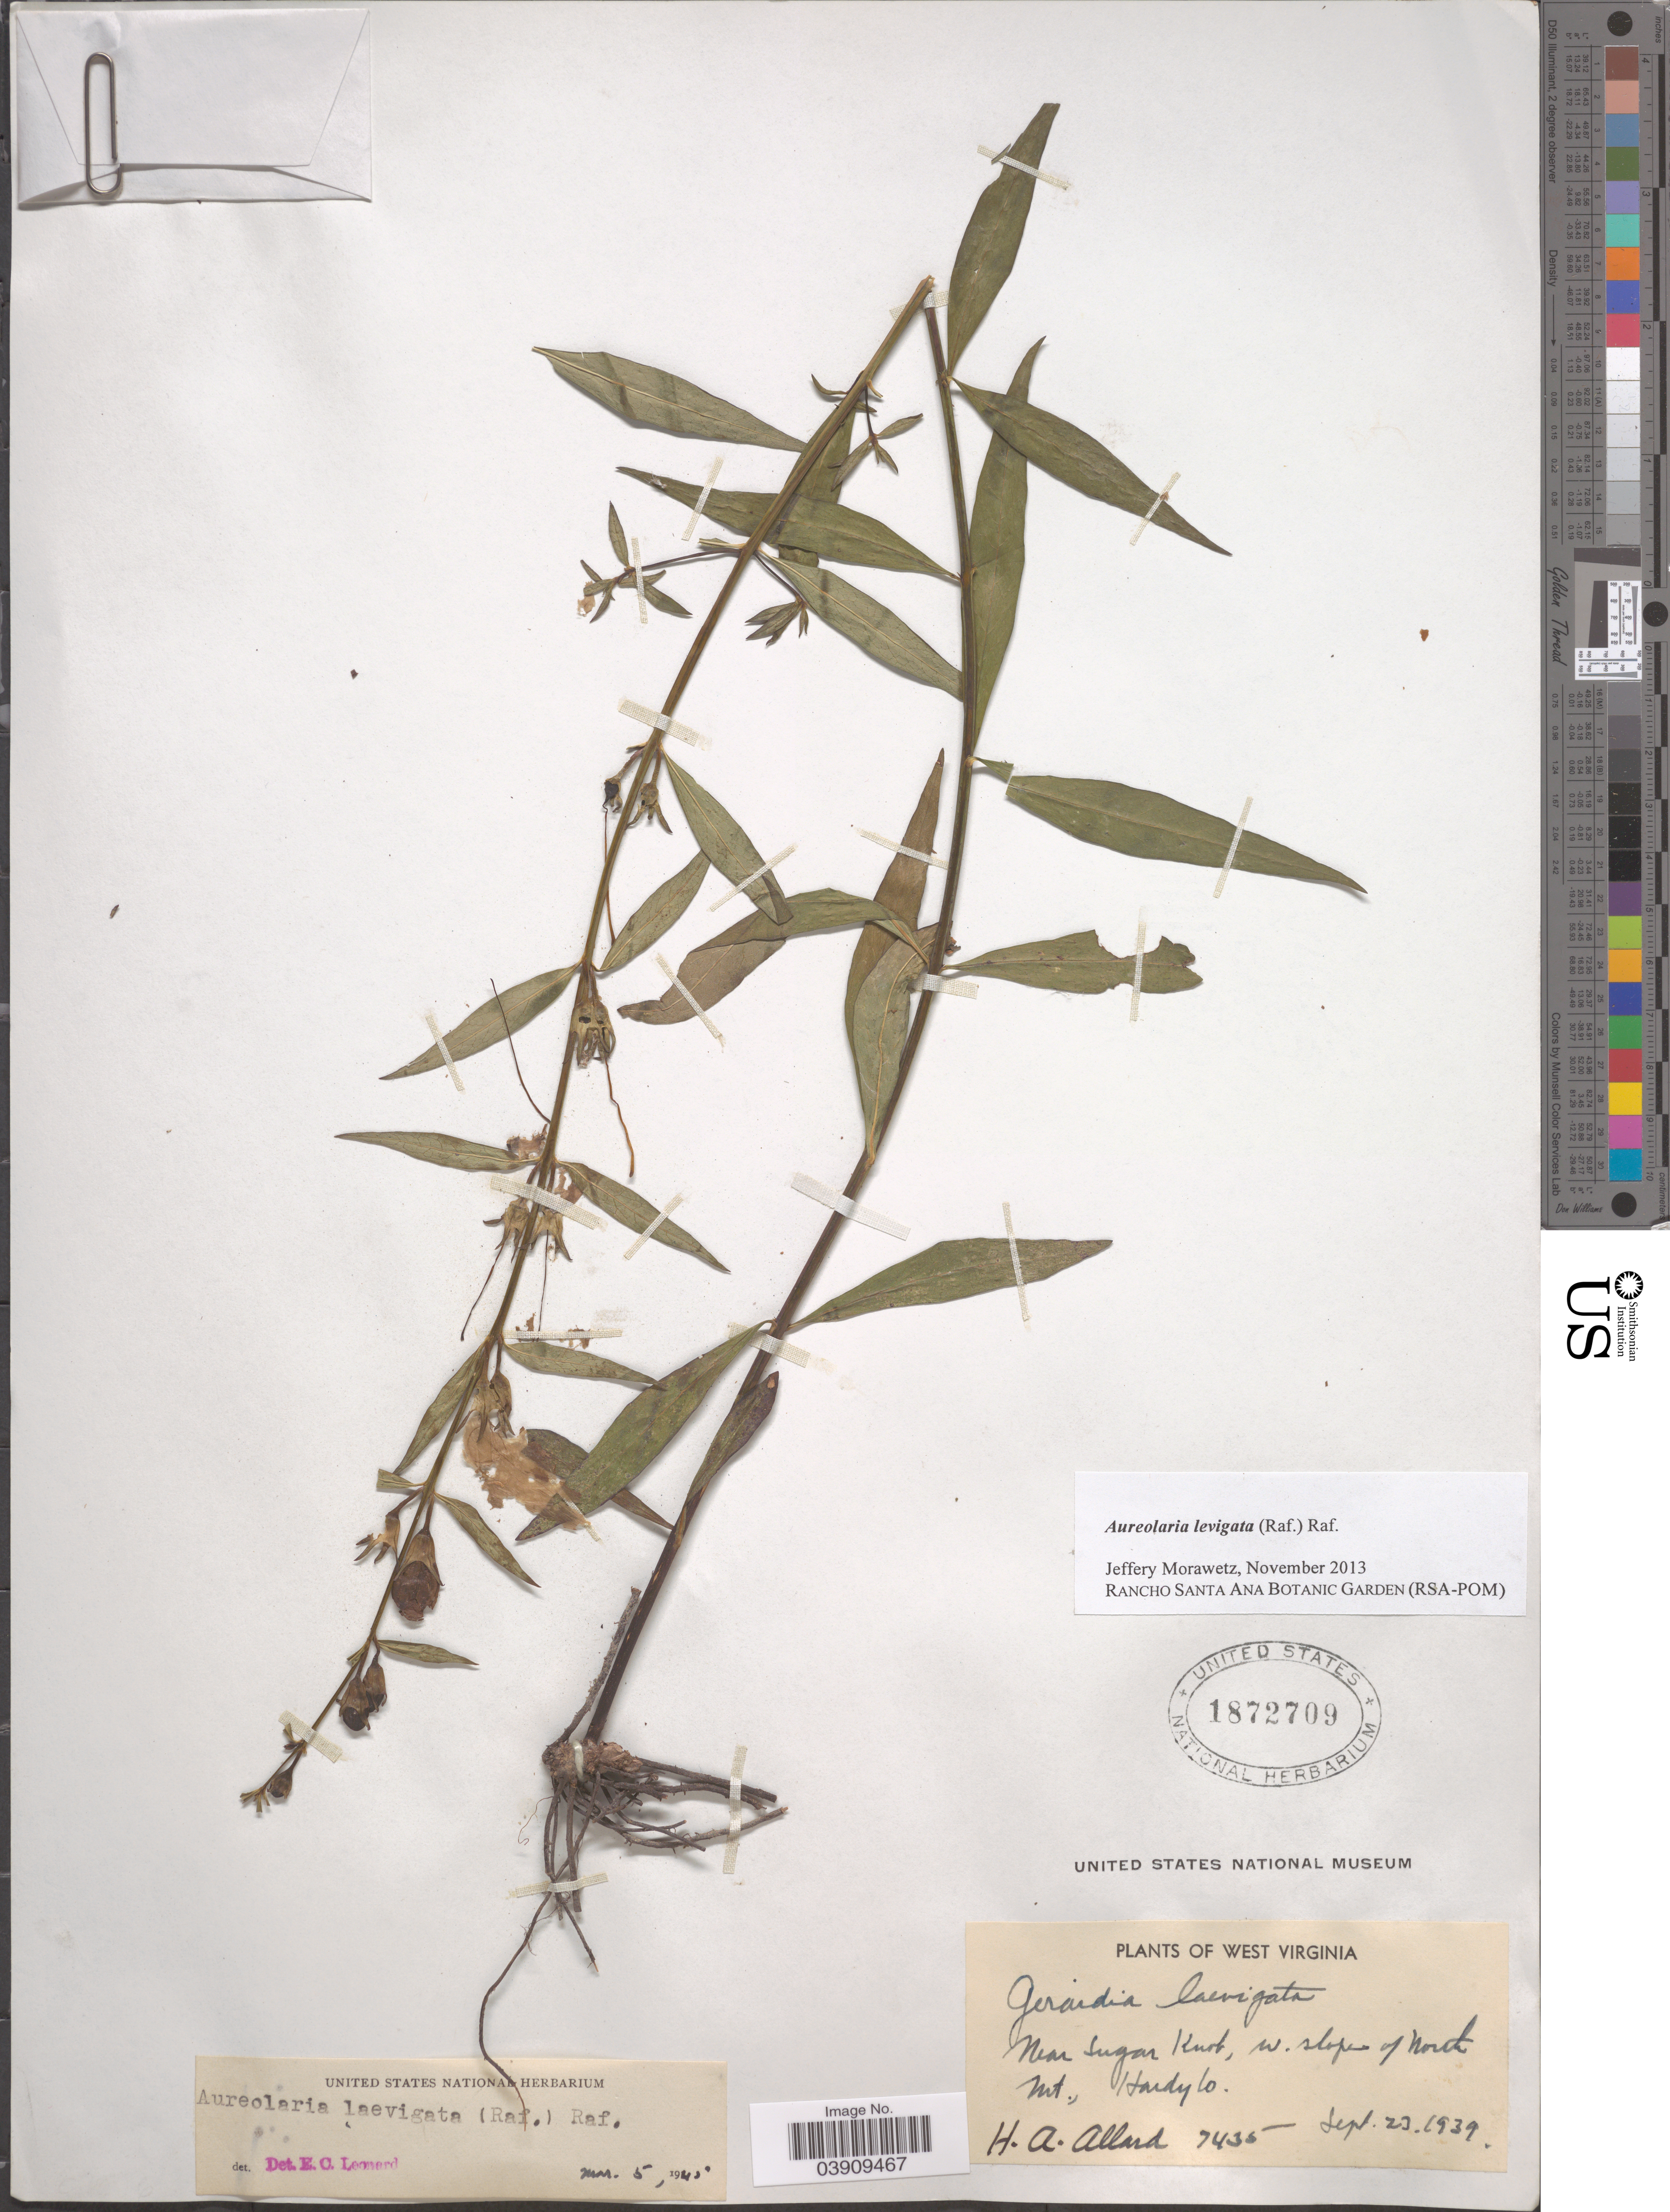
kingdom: Plantae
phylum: Tracheophyta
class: Magnoliopsida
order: Lamiales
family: Orobanchaceae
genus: Aureolaria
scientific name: Aureolaria laevigata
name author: (Raf.) Raf.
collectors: H. A. Allard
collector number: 7435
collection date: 1939-09-23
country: United States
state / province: West Virginia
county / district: Hardy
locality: Near Sugar Knob, w. slope of North Mt., Hardy Co.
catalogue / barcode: US 1872709